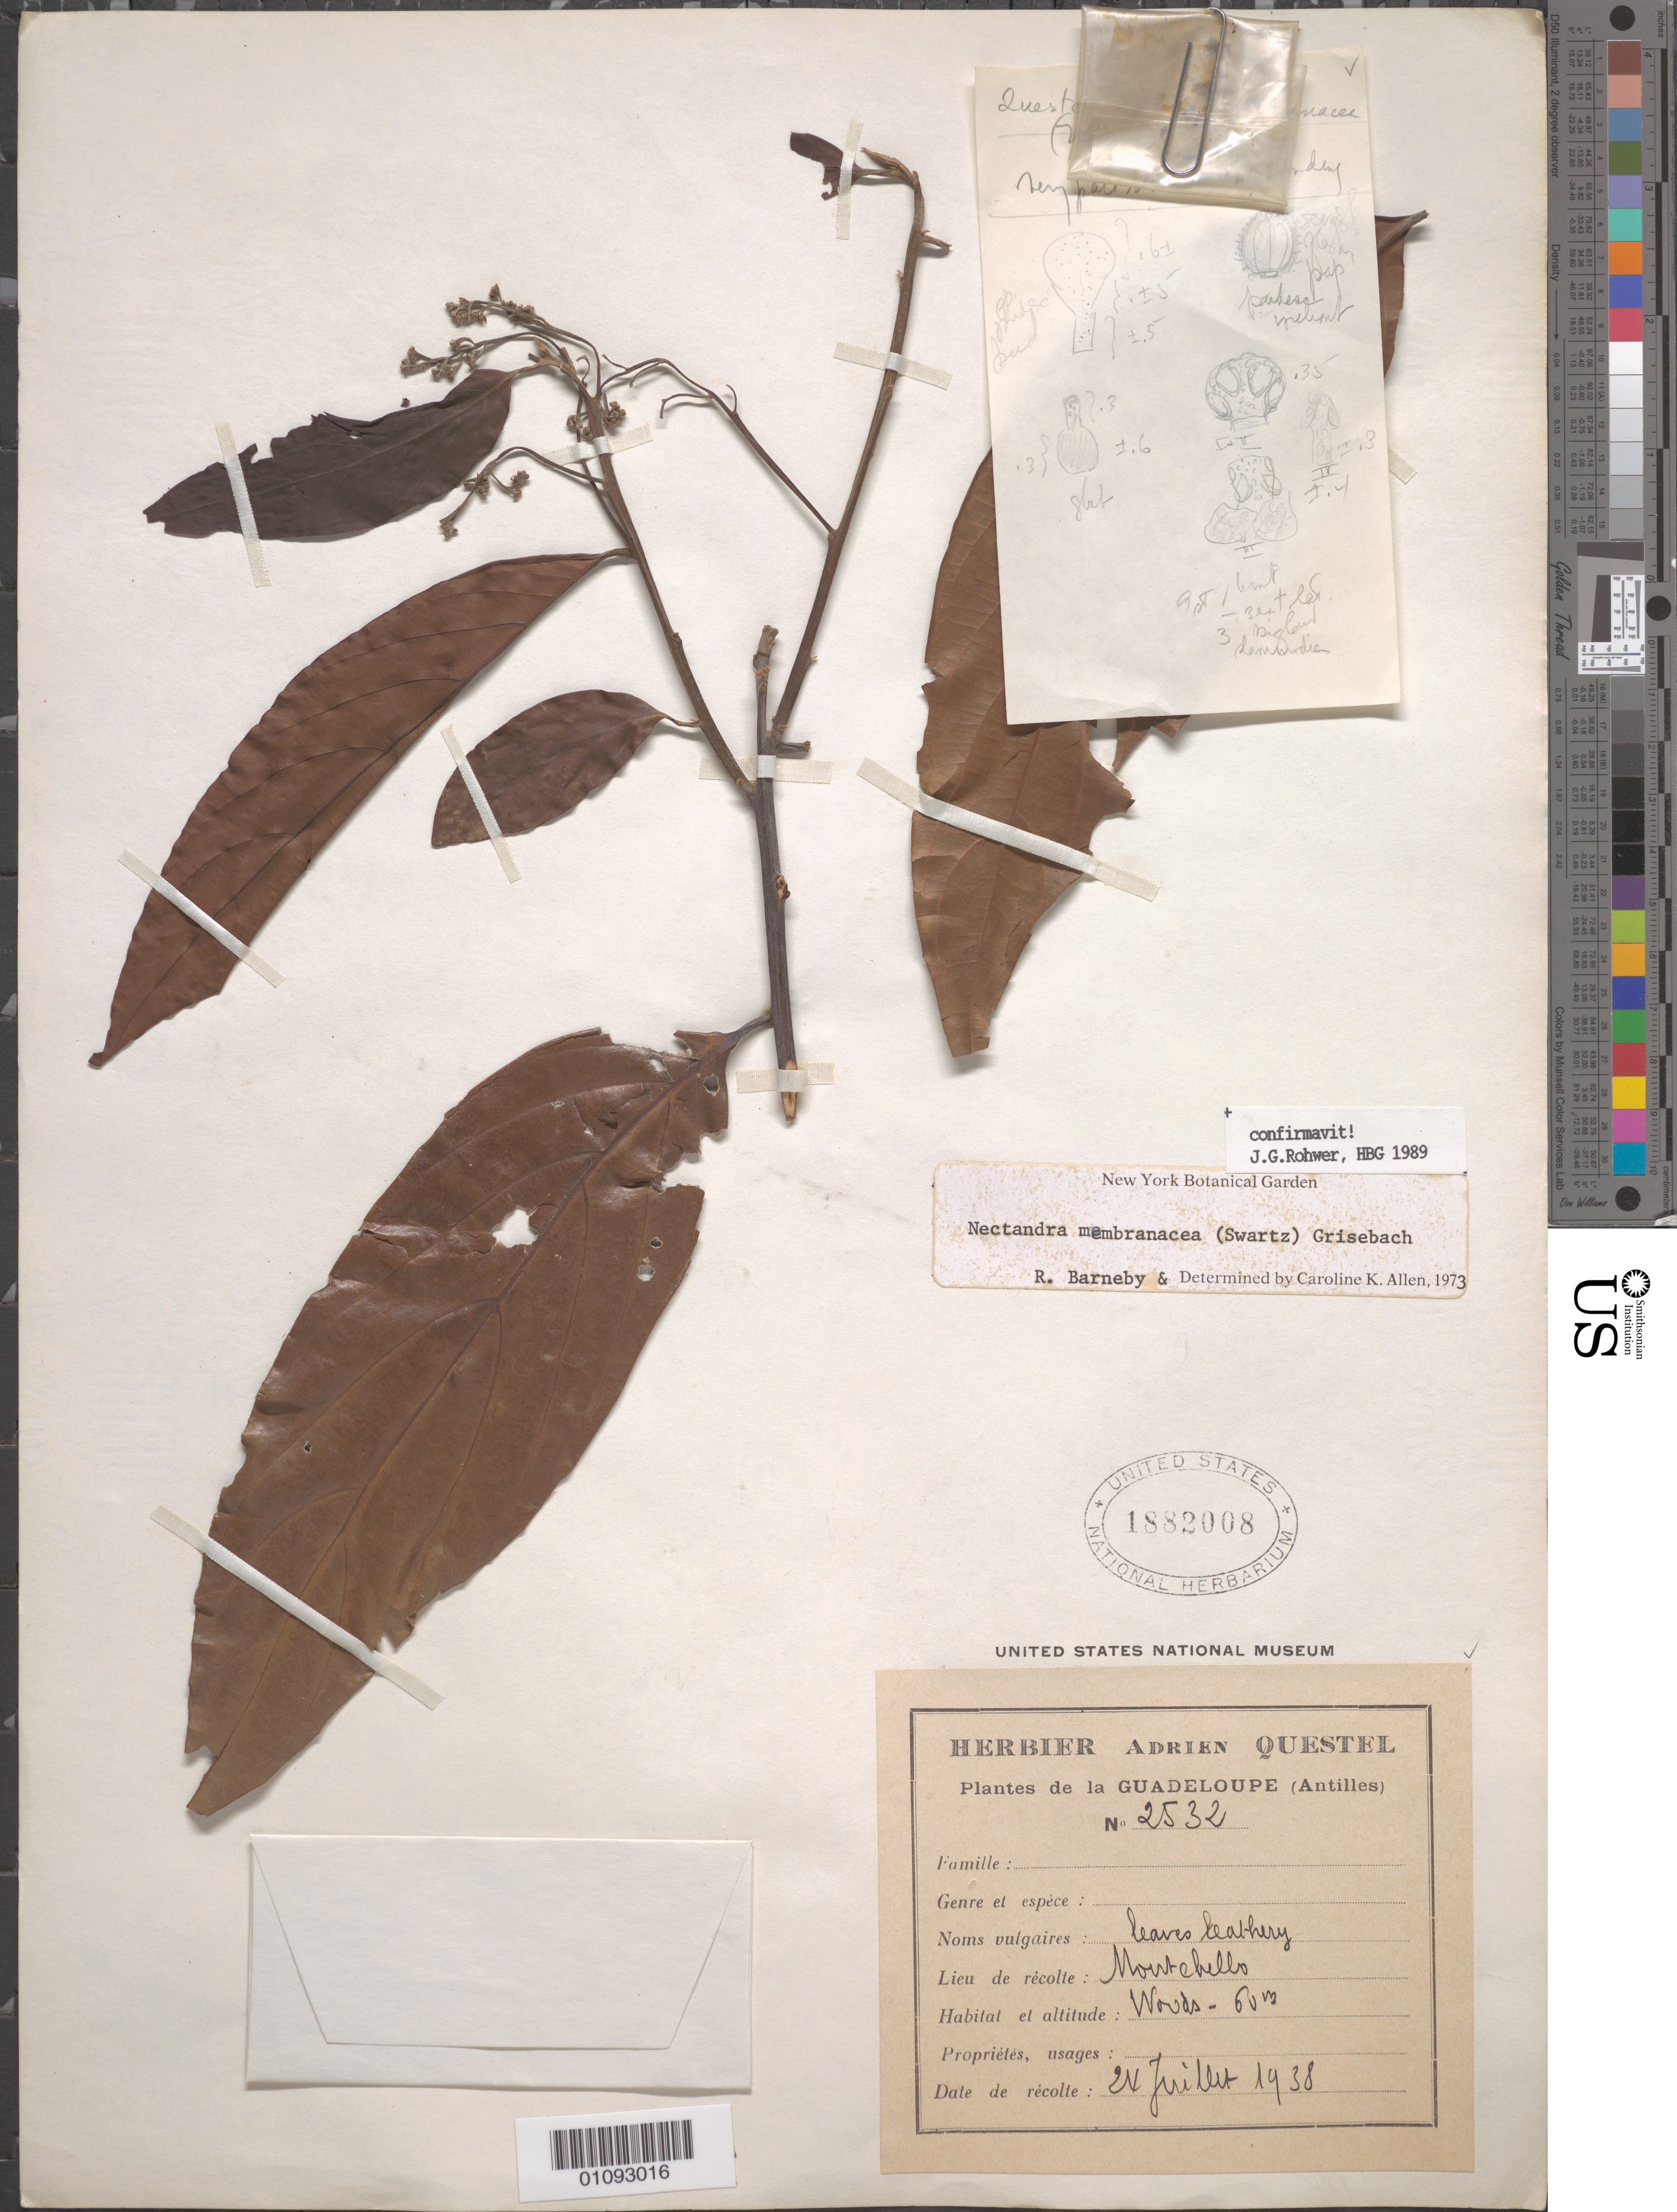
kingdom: Plantae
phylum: Tracheophyta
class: Magnoliopsida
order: Laurales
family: Lauraceae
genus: Nectandra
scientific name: Nectandra membranacea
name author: (Sw.) Griseb.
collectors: A. Questel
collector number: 2532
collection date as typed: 24 Jul 1938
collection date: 1938-07-24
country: Guadeloupe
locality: Montebello.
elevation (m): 60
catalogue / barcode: US 1882008